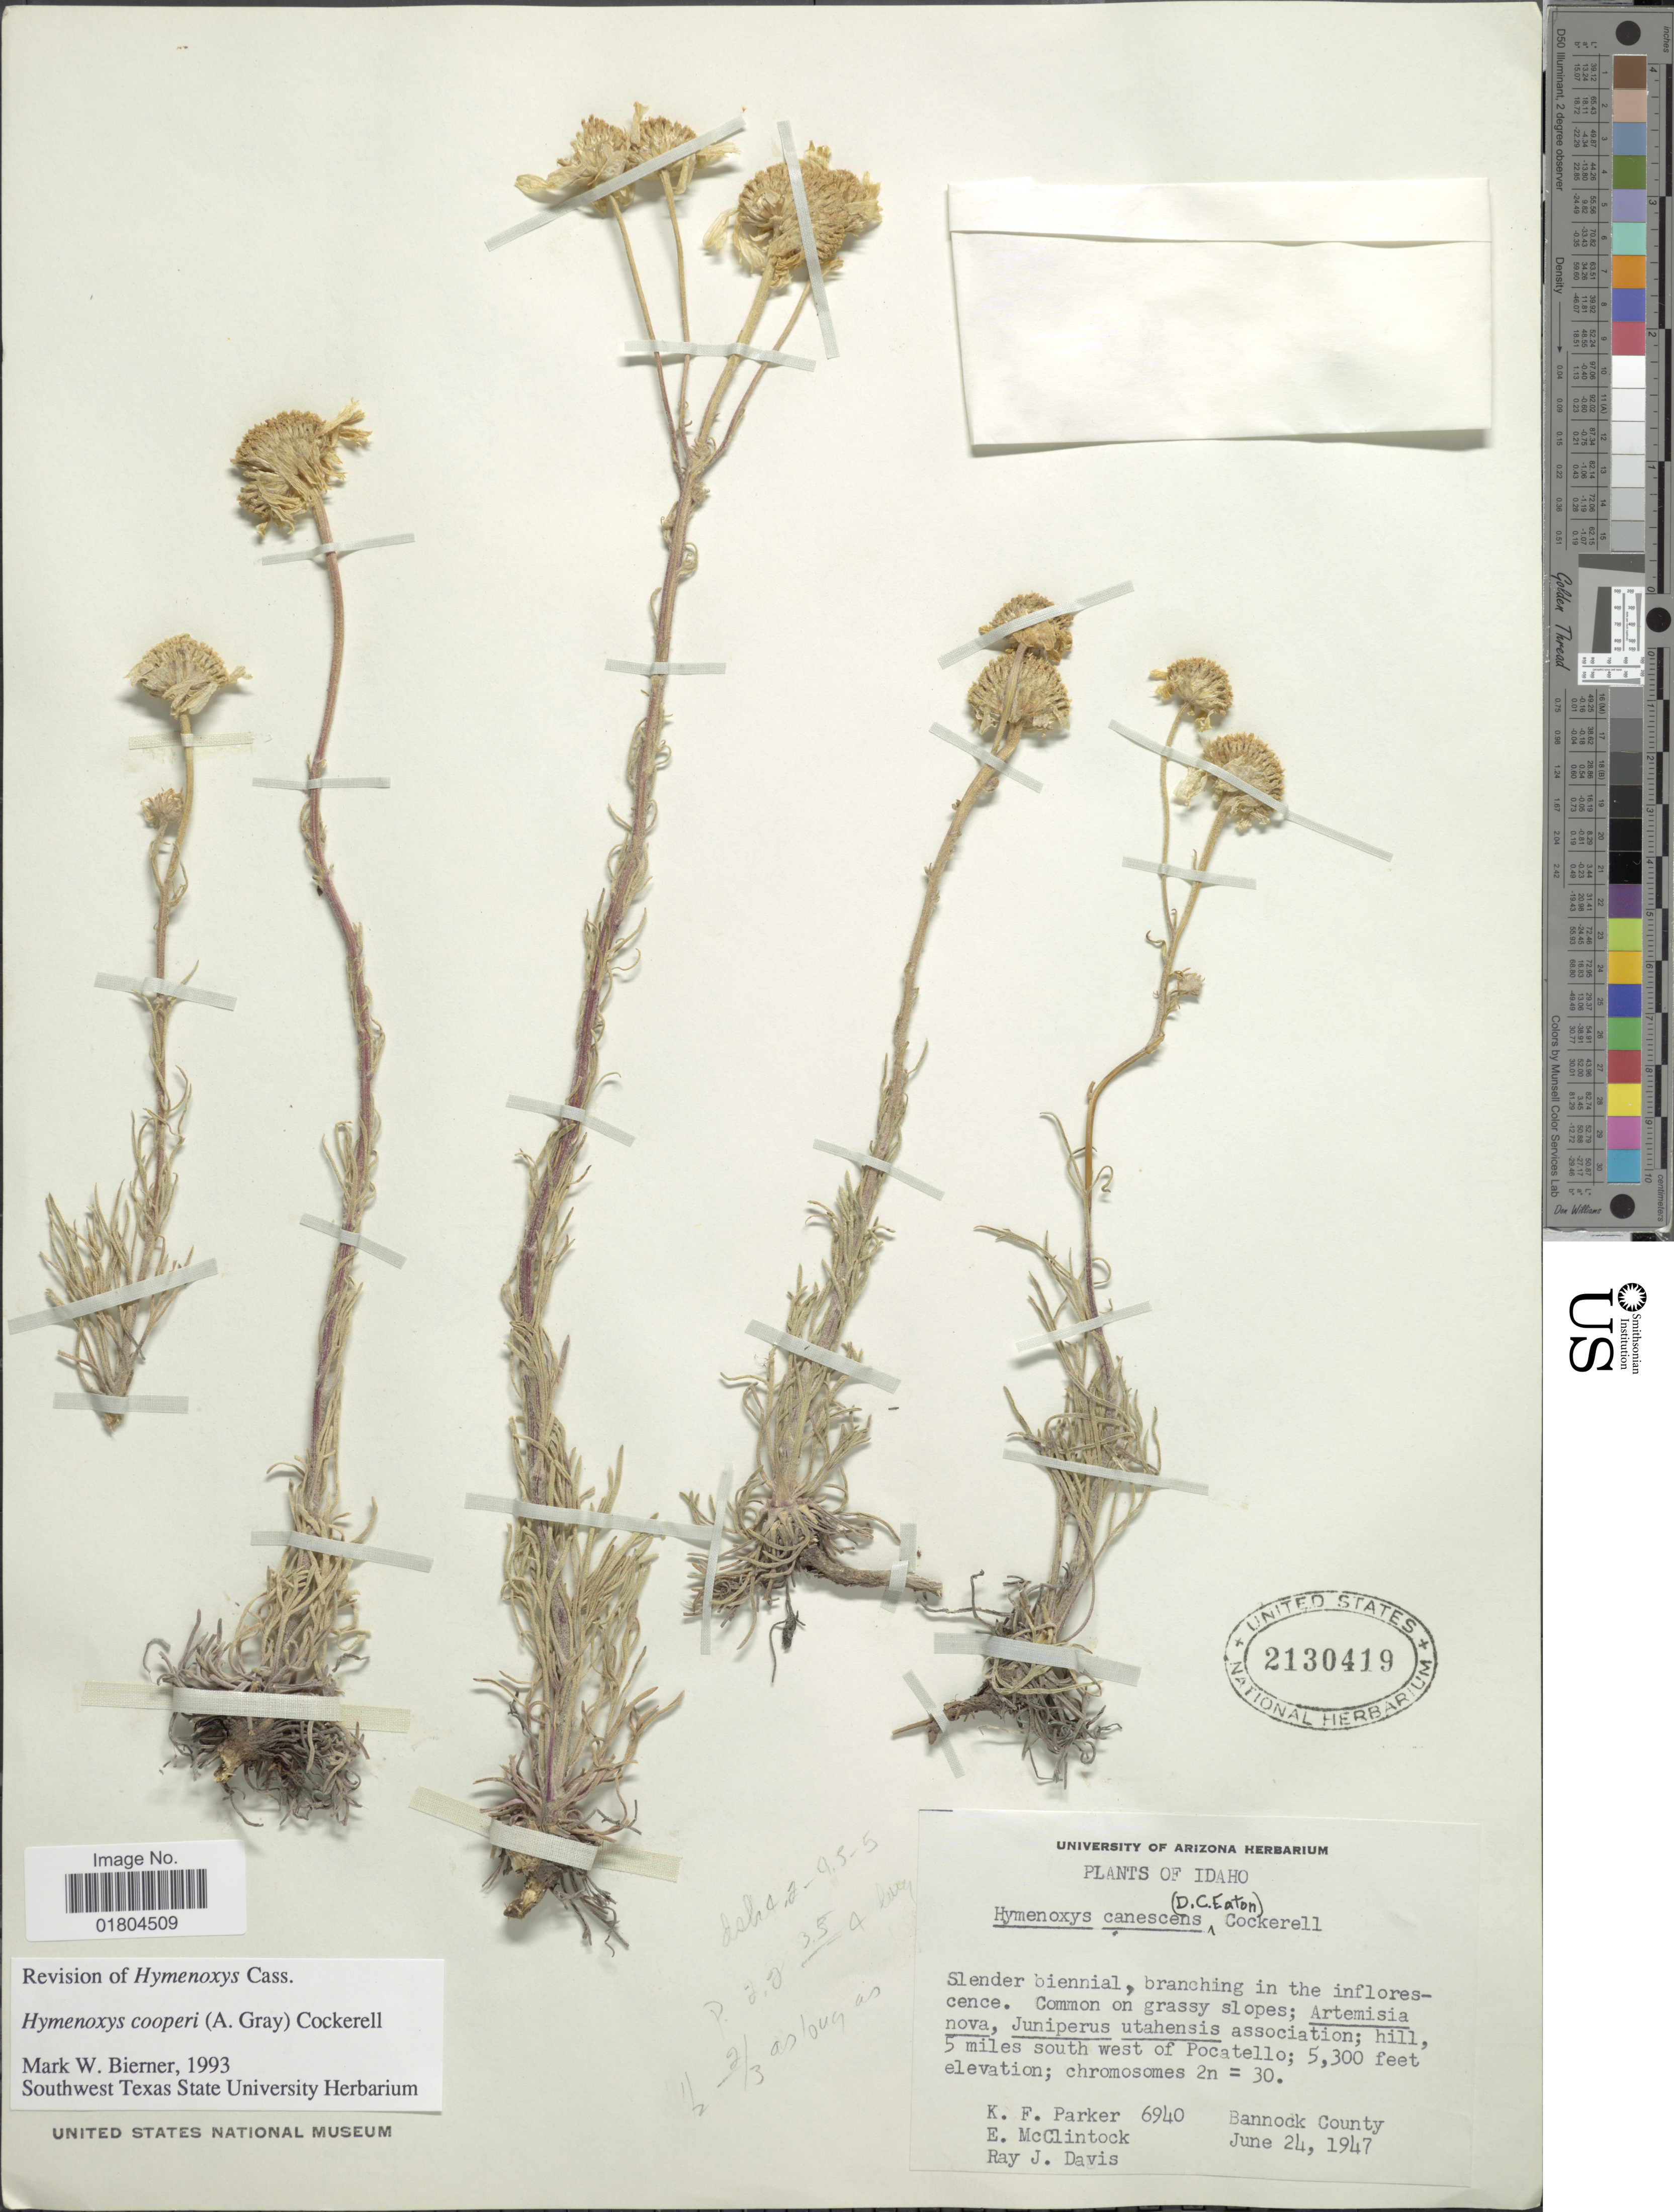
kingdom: Plantae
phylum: Tracheophyta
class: Magnoliopsida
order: Asterales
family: Asteraceae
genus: Hymenoxys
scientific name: Hymenoxys cooperi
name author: (A. Gray) Cockerell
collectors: K. F. Parker, E. McClintock & R. Davis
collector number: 6940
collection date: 1947-06-24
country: United States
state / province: Idaho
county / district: Bannock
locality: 5 miles SW of Pocatello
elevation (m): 1615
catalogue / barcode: US 2130419